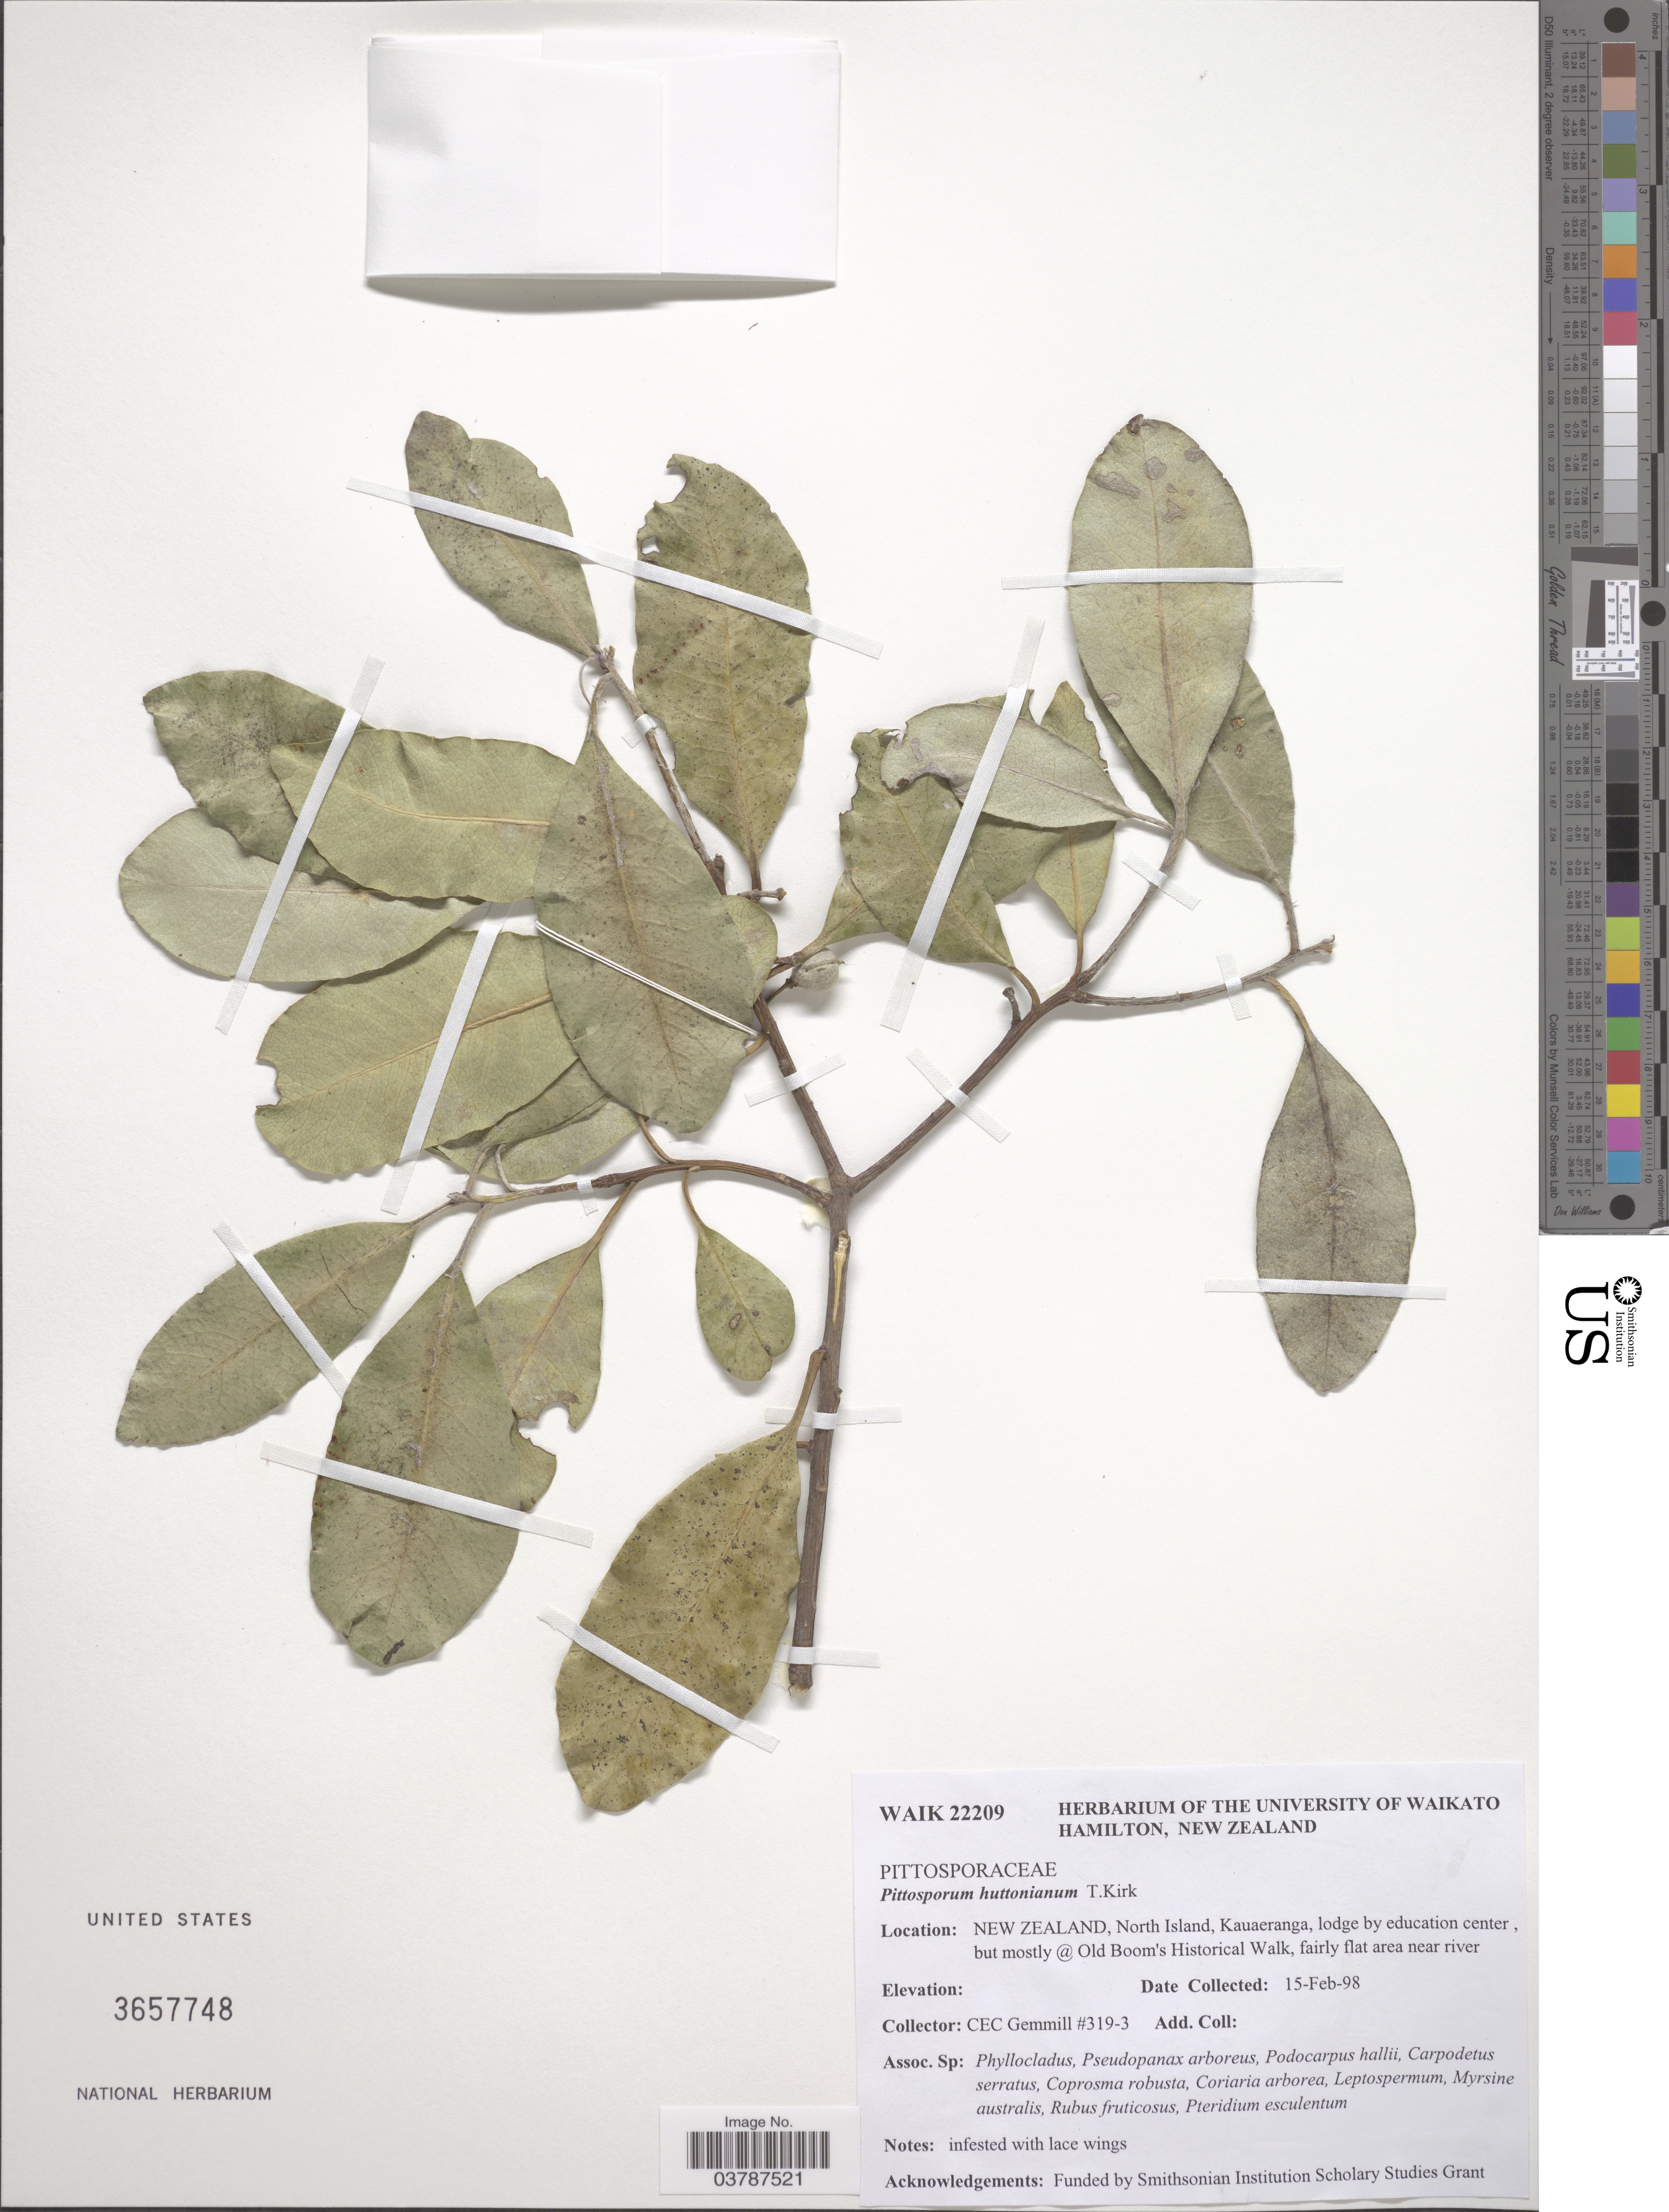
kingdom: Plantae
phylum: Tracheophyta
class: Magnoliopsida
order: Apiales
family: Pittosporaceae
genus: Pittosporum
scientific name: Pittosporum huttonianum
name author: Kirk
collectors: C. Gemmill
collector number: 319-3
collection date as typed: Transcribed d/m/y: 15/2/98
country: New Zealand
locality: North Island, Kauaeranga, lodge by education center, but mostly @ Old Boom's Historical Walk.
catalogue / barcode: US 3657748